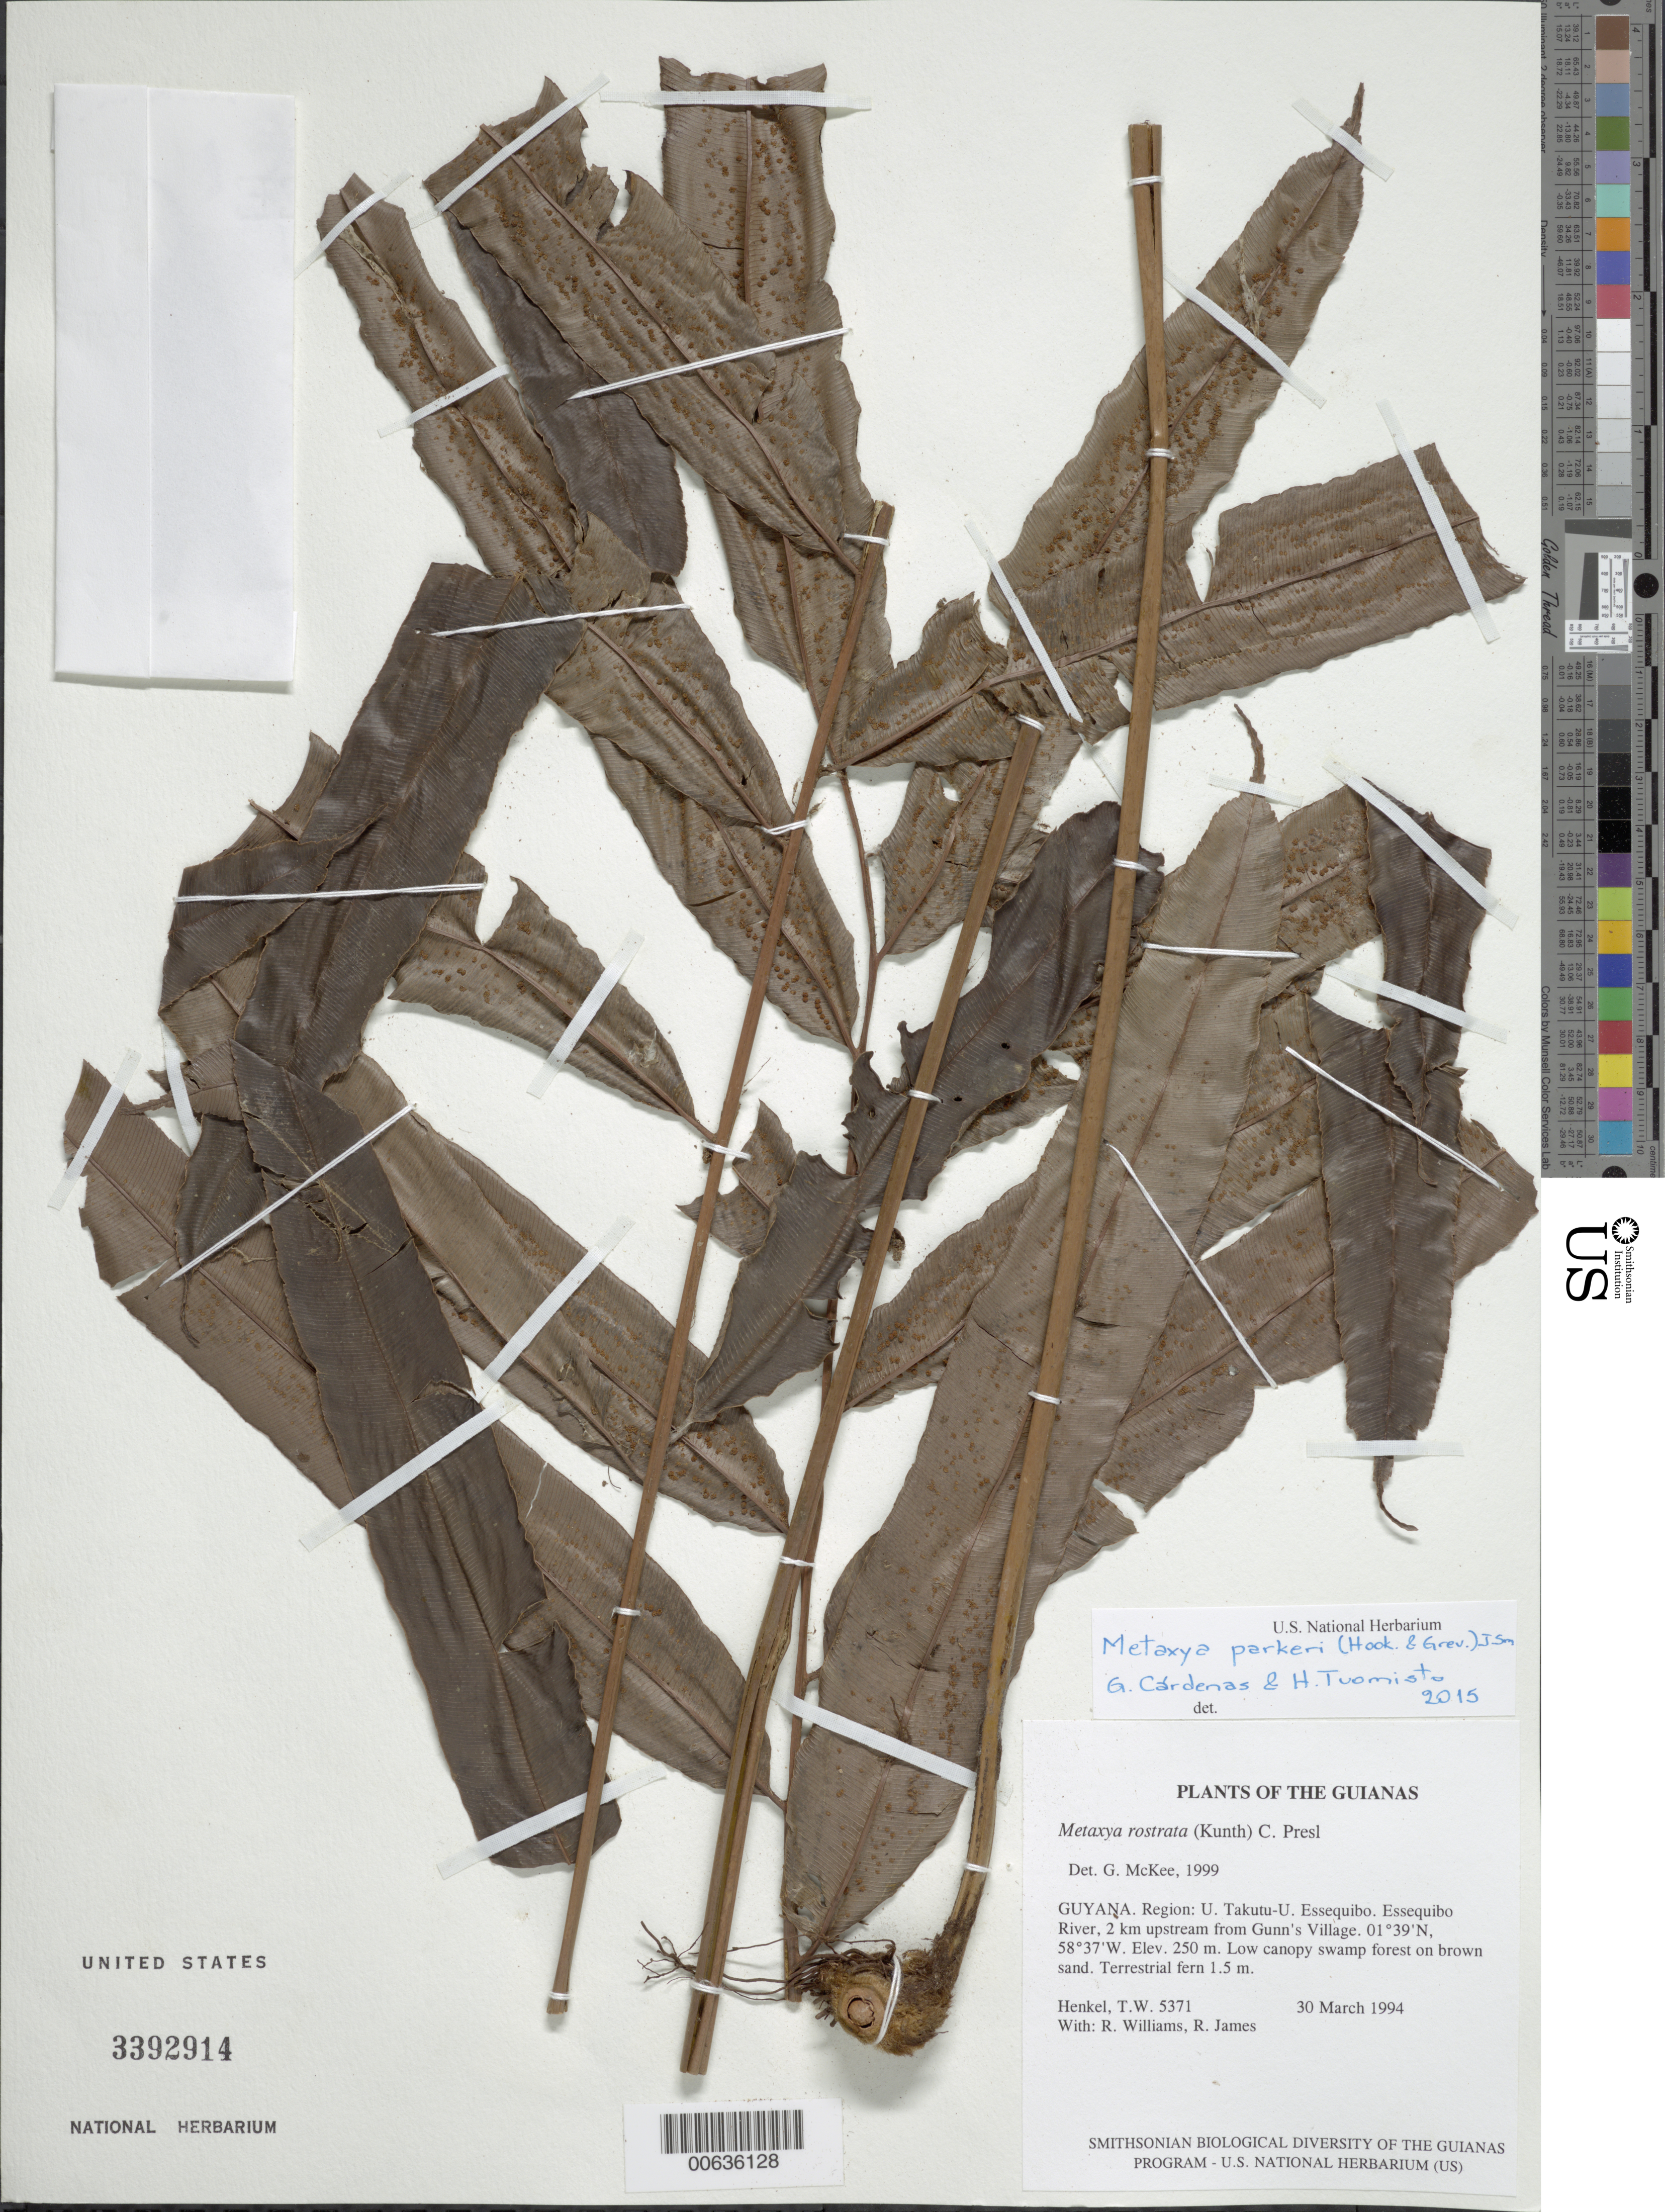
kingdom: Plantae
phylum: Tracheophyta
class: Polypodiopsida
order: Cyatheales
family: Metaxyaceae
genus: Metaxya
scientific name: Metaxya parkeri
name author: (Hook. & Grev.) J. Sm.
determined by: Cárdenas, G.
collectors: T. Henkel, R. Williams & R. James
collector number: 5371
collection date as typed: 30 March 1994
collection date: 1994-03-30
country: Guyana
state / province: U. Takutu-U. Essequibo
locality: Essequibo River, 2 km upstream from Gunn's Village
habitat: Low canopy swamp forest on brown sand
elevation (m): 250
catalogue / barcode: US 3392914